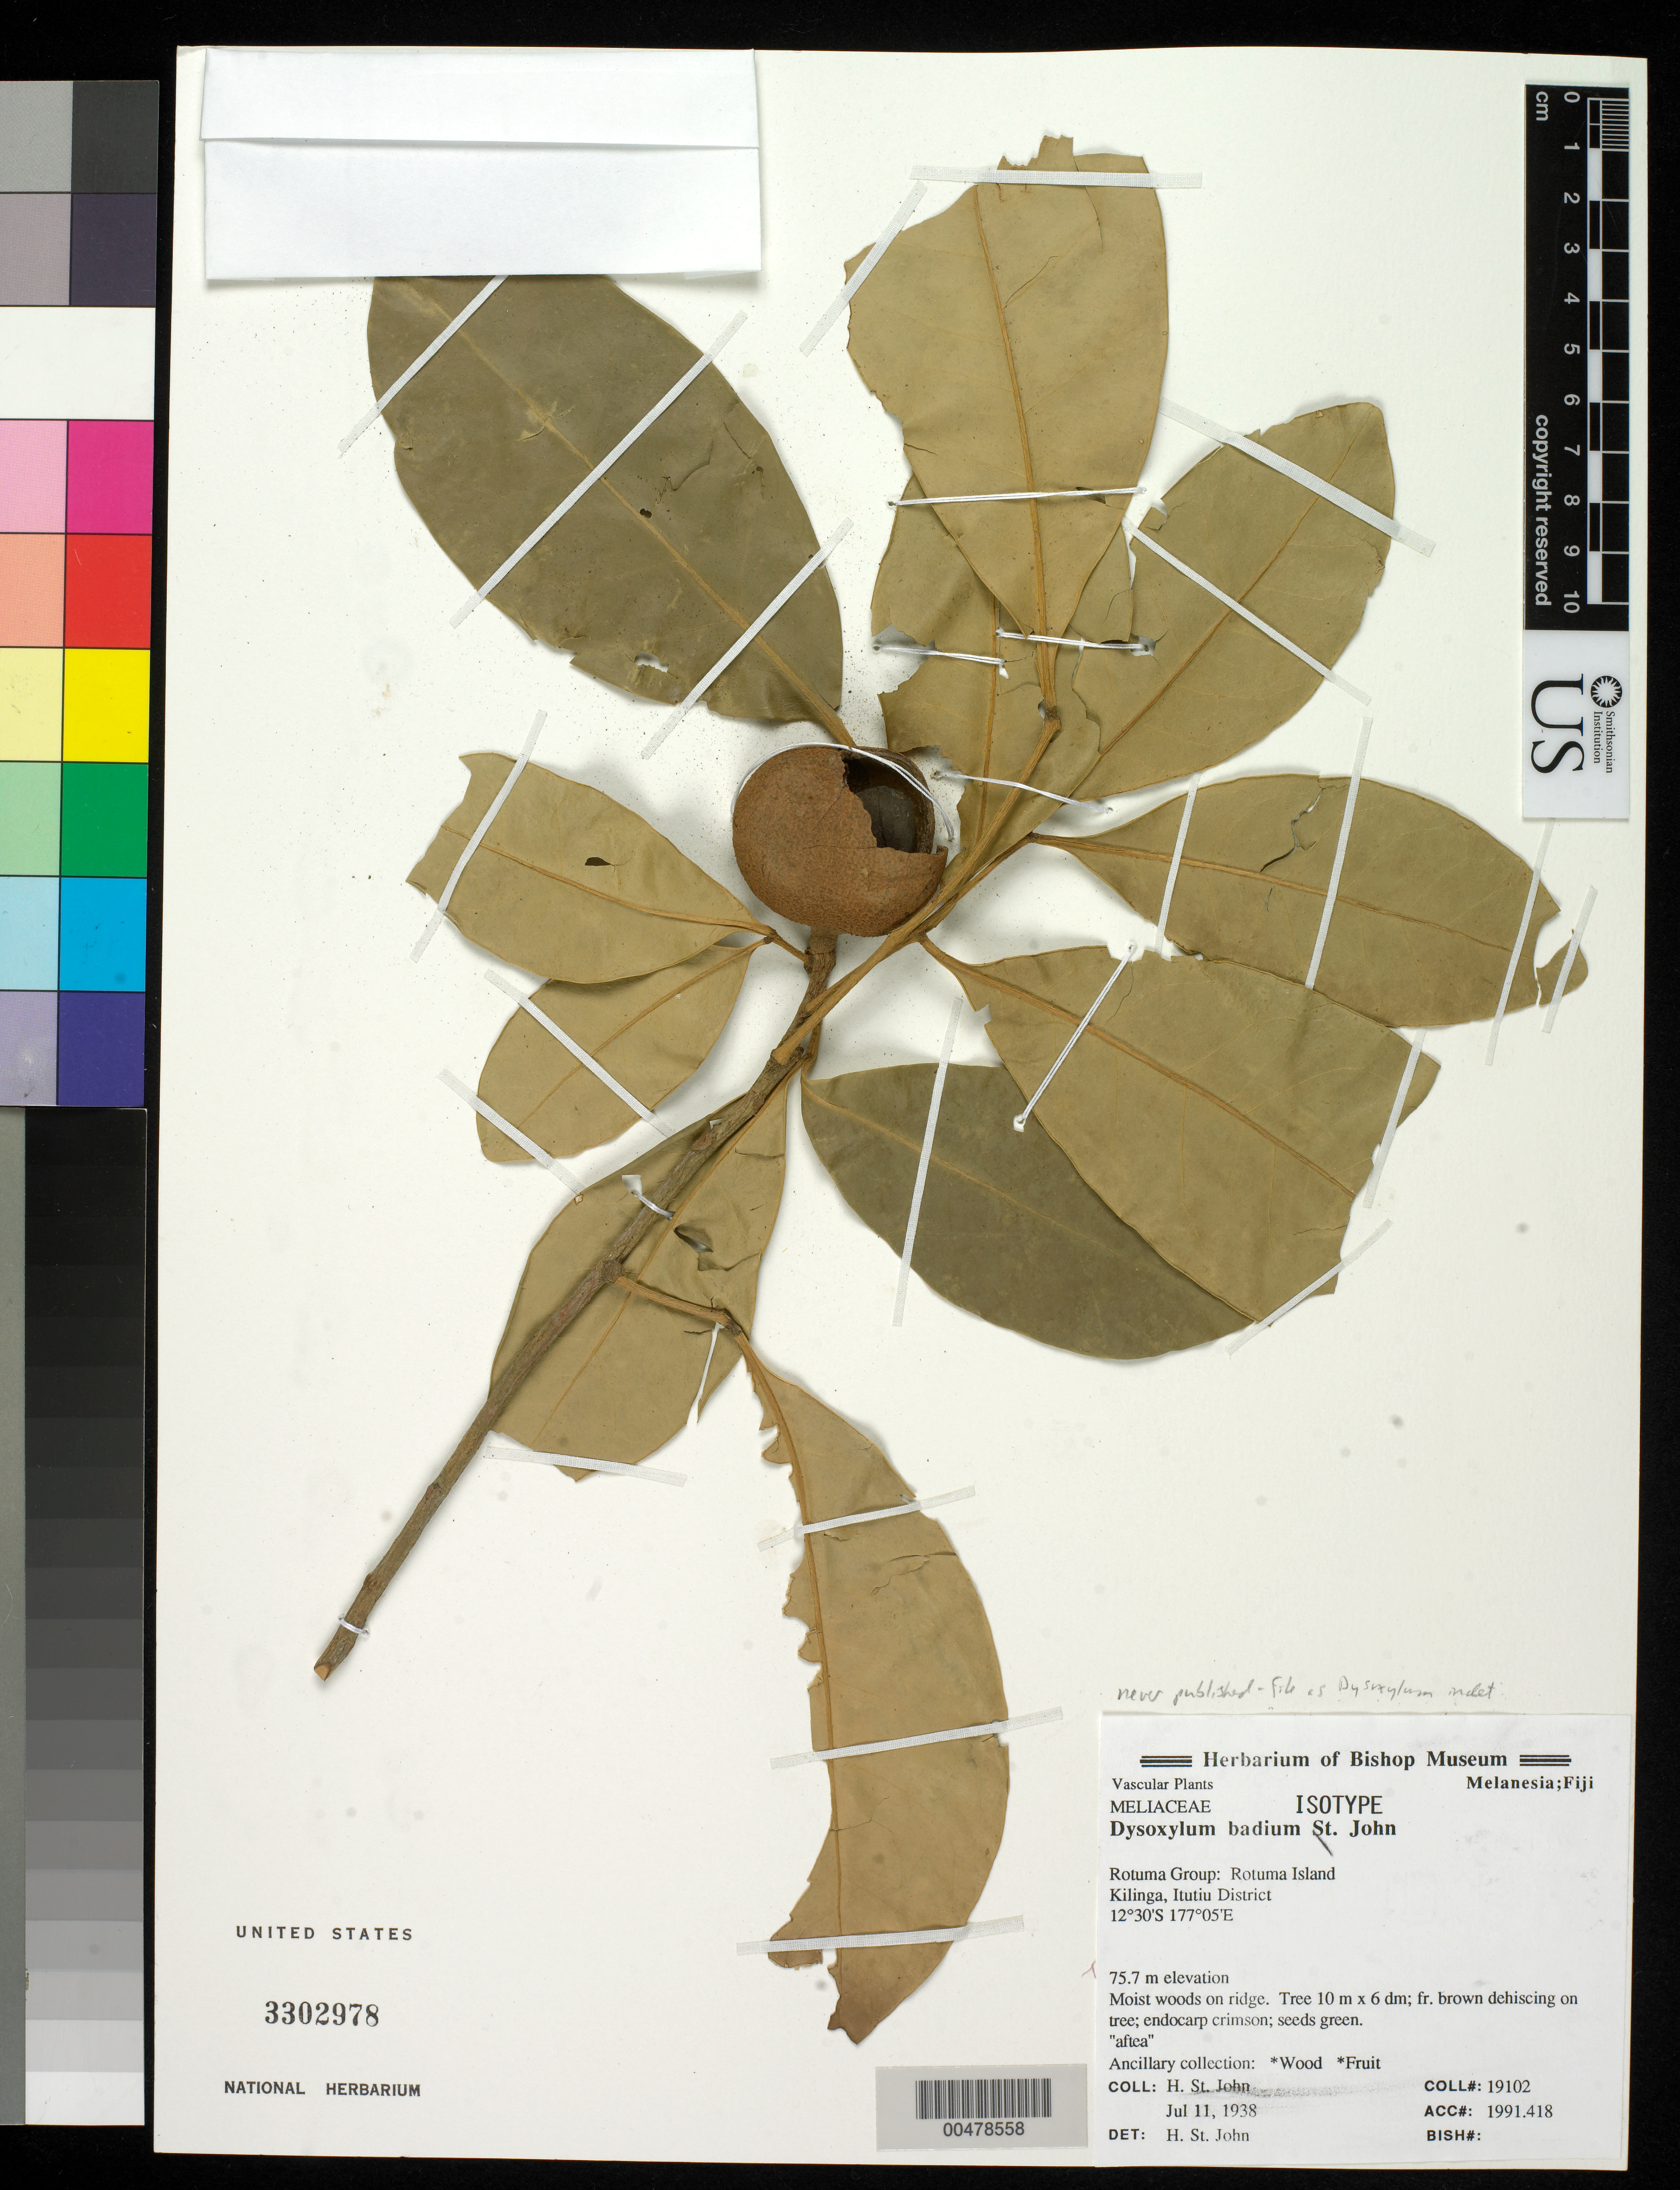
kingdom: Plantae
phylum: Tracheophyta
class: Magnoliopsida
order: Sapindales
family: Meliaceae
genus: Anthocarapa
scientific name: Anthocarapa nitidula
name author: T.D. Penn. ex Mabb.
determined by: Mabberley, David J.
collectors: H. St. John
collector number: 19102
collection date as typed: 11 Jul 1938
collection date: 1938-07-11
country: Fiji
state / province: Itutiu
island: Rotuma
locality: Kilinga.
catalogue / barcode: US 3302978